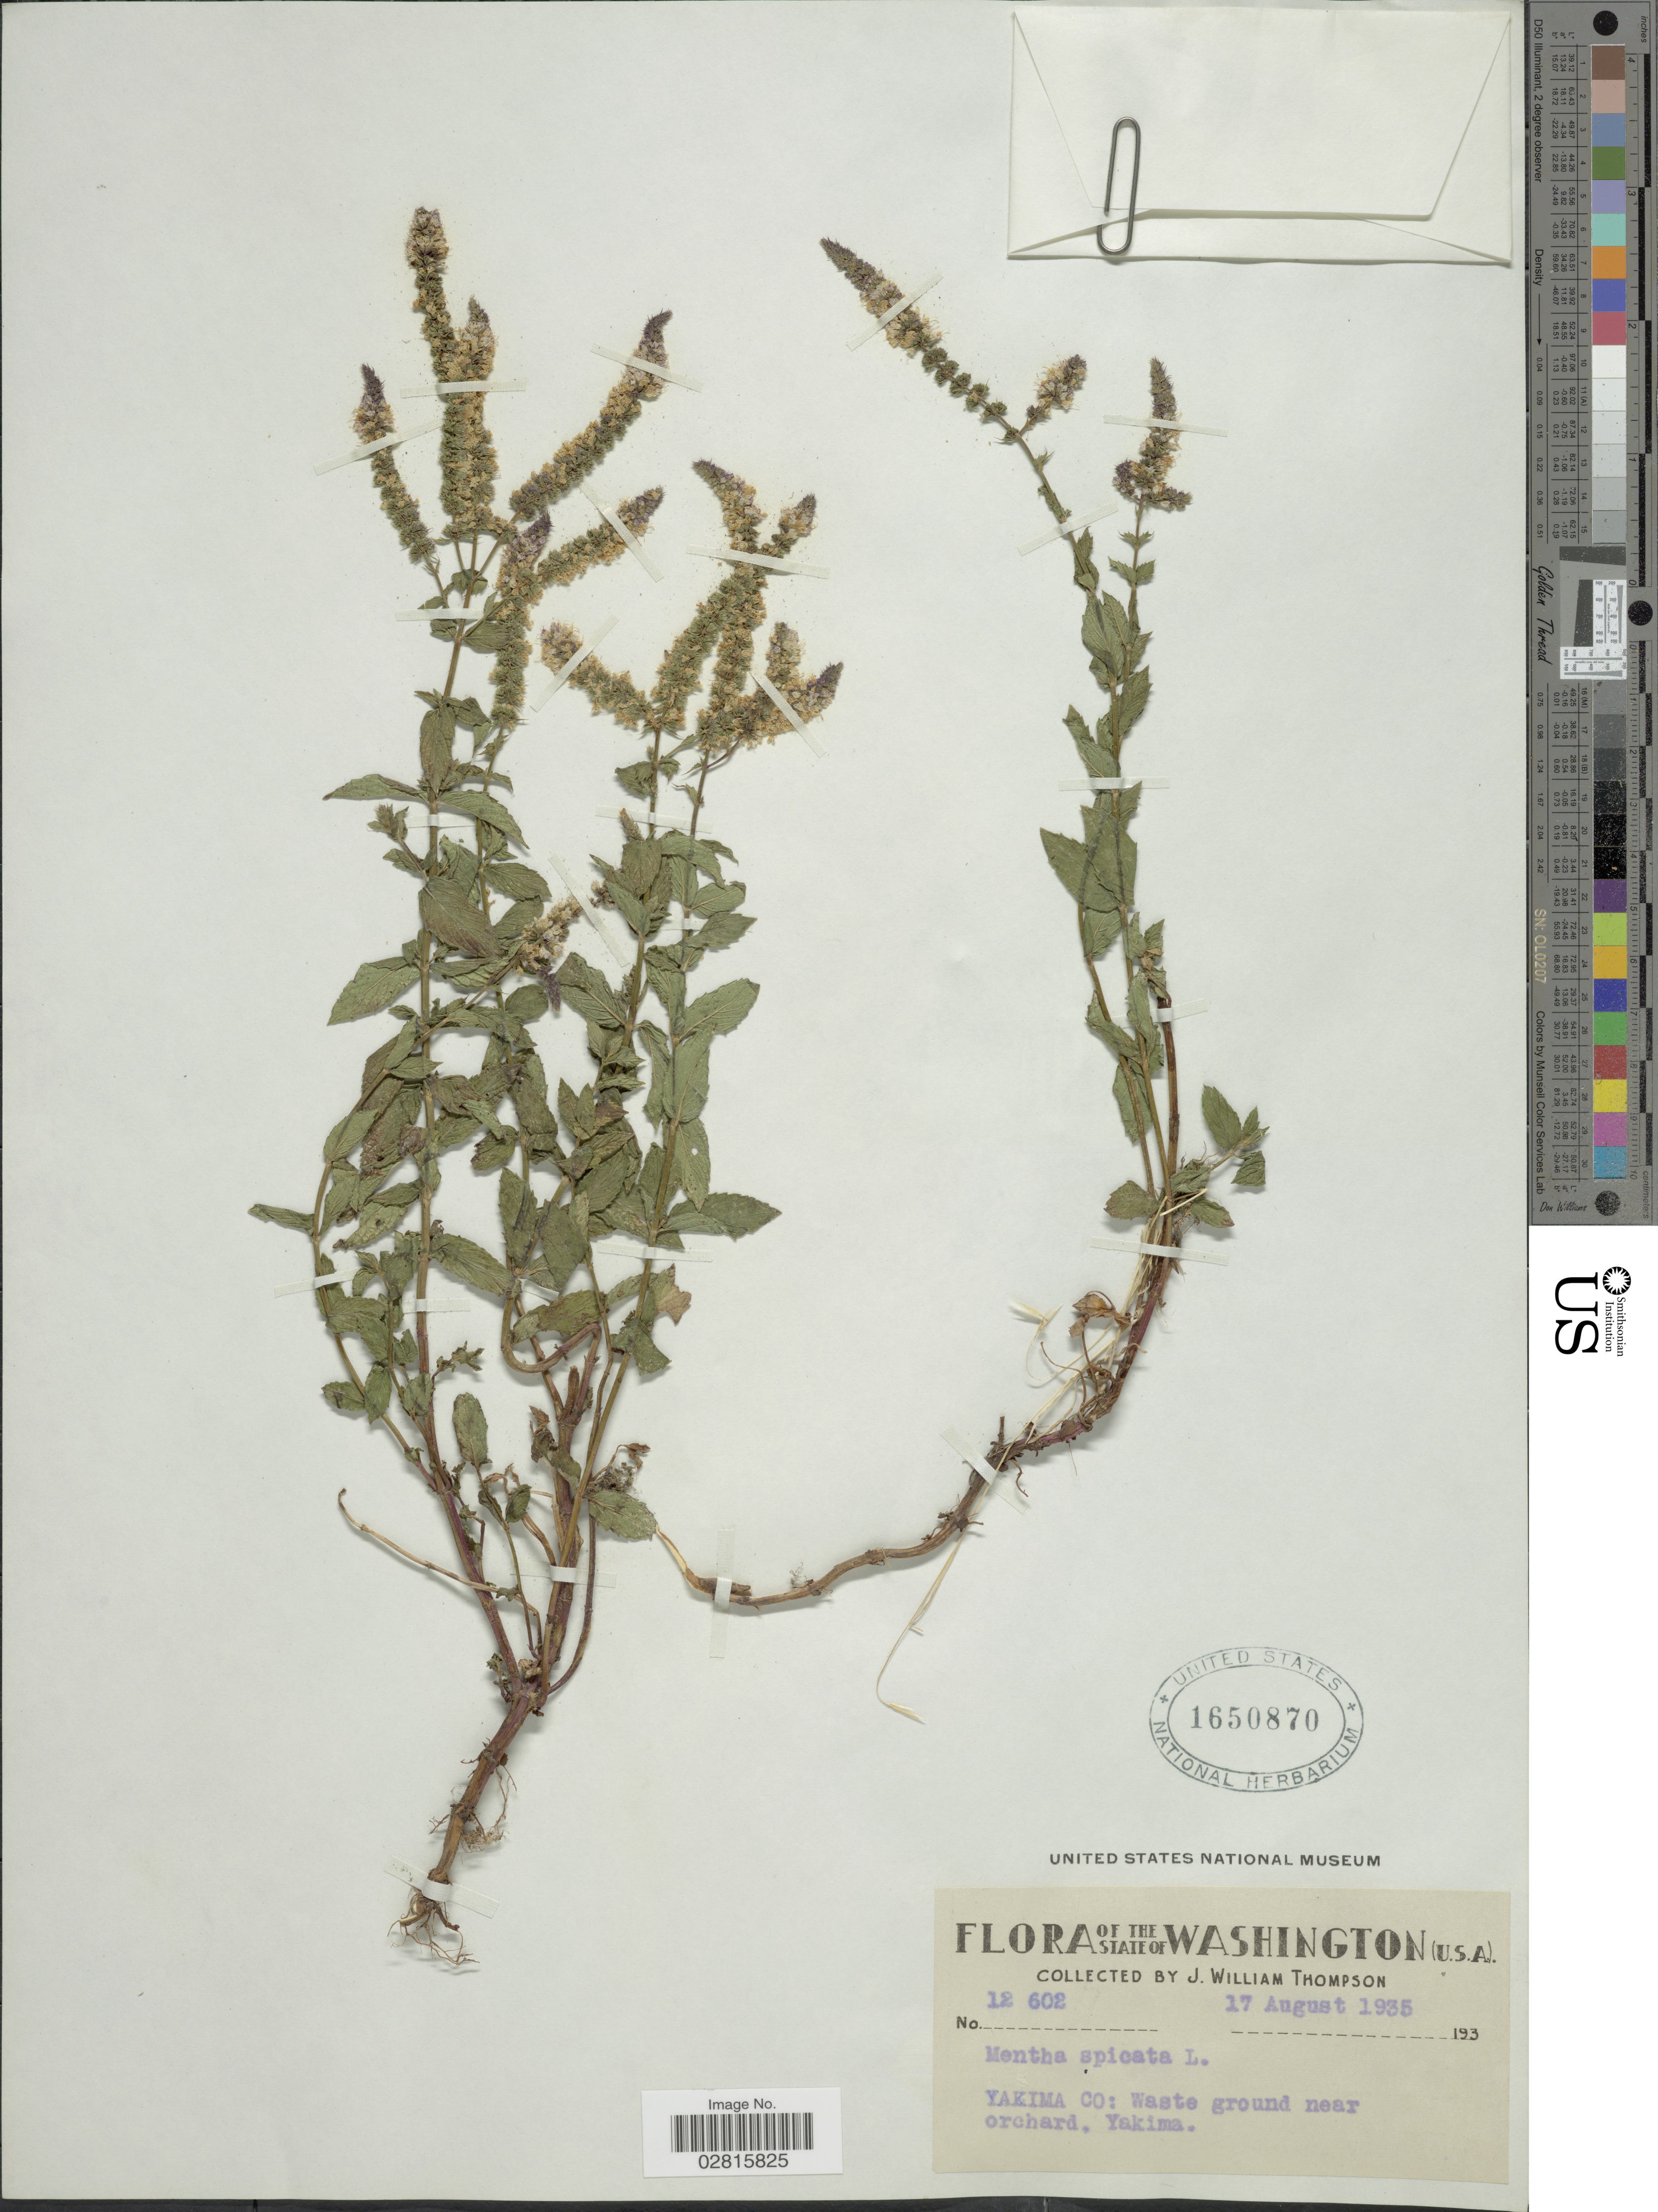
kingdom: Plantae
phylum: Tracheophyta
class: Magnoliopsida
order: Lamiales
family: Lamiaceae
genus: Mentha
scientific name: Mentha spicata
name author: L.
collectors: J. W. Thompson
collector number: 12602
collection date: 1935-08-17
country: United States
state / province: Washington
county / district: Yakima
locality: Yakima Co: Waste ground near orchard. Yakima.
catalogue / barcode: US 1650870